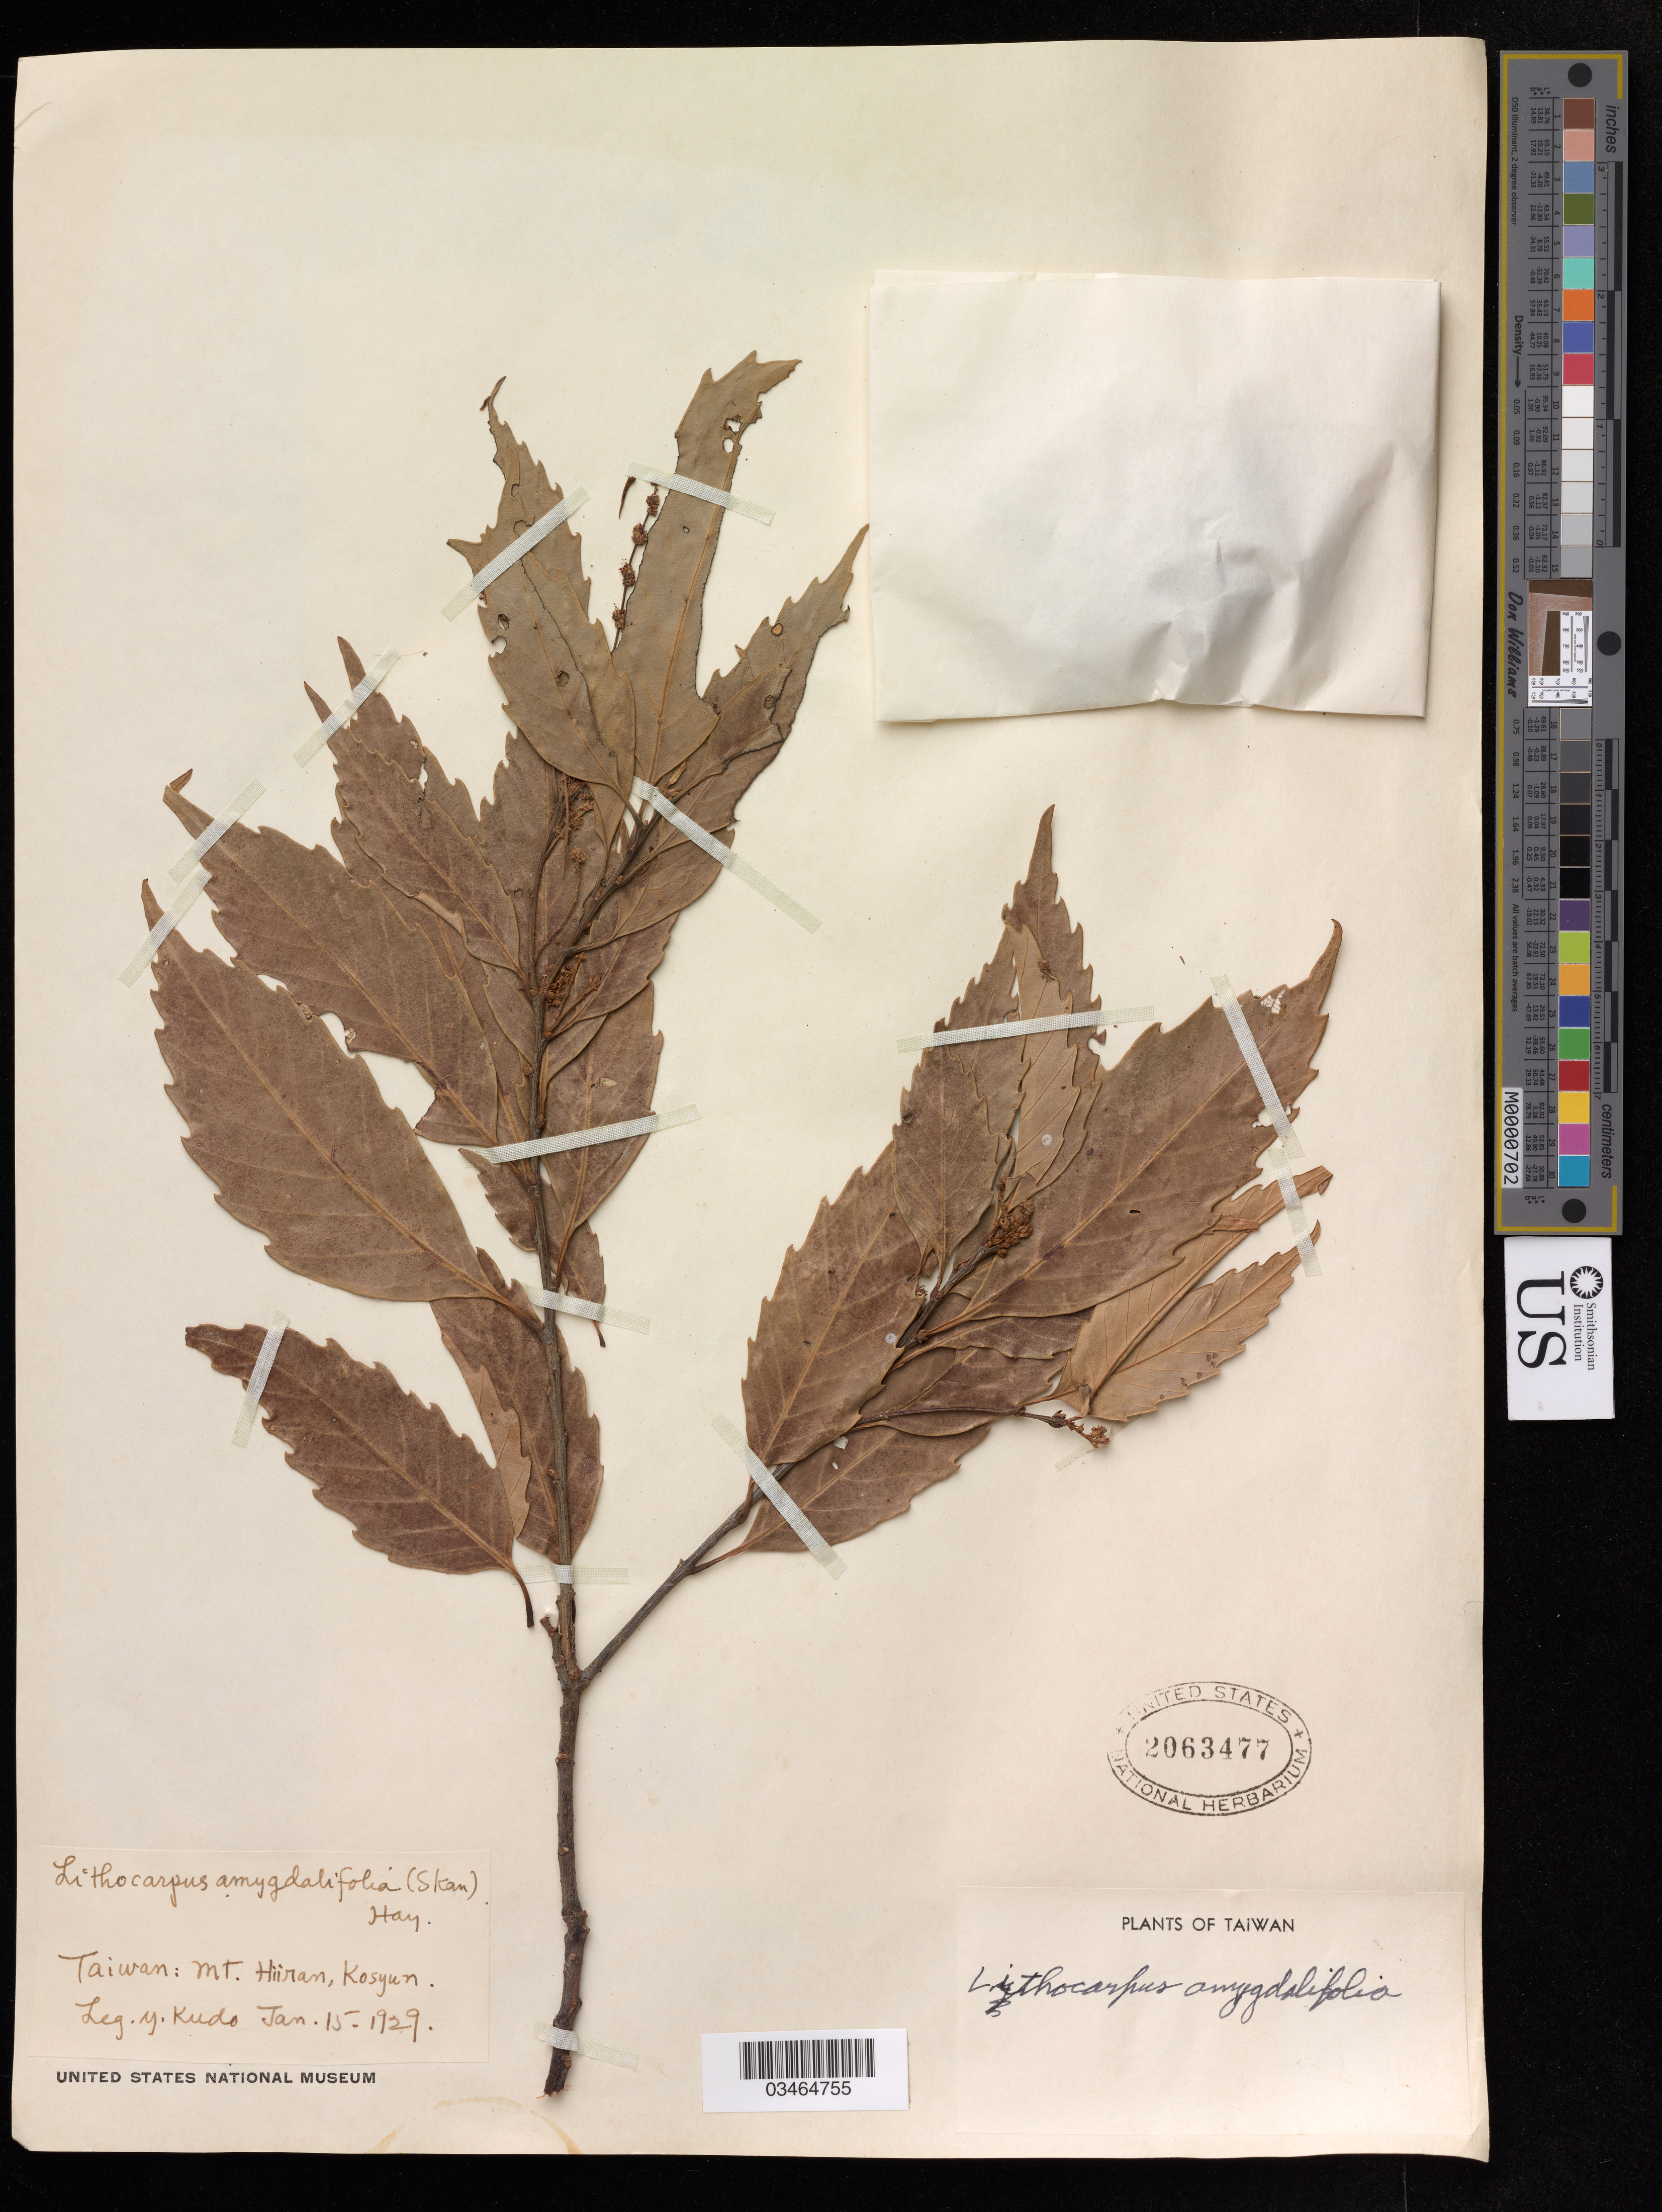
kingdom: Plantae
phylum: Tracheophyta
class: Magnoliopsida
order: Fagales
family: Fagaceae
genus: Lithocarpus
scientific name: Lithocarpus amygdalifolius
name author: (Skan) Hayata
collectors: Y. Kudo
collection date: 1929-01-15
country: Taiwan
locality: Mt. Hiiran, Kosyun.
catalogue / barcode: US 2063477